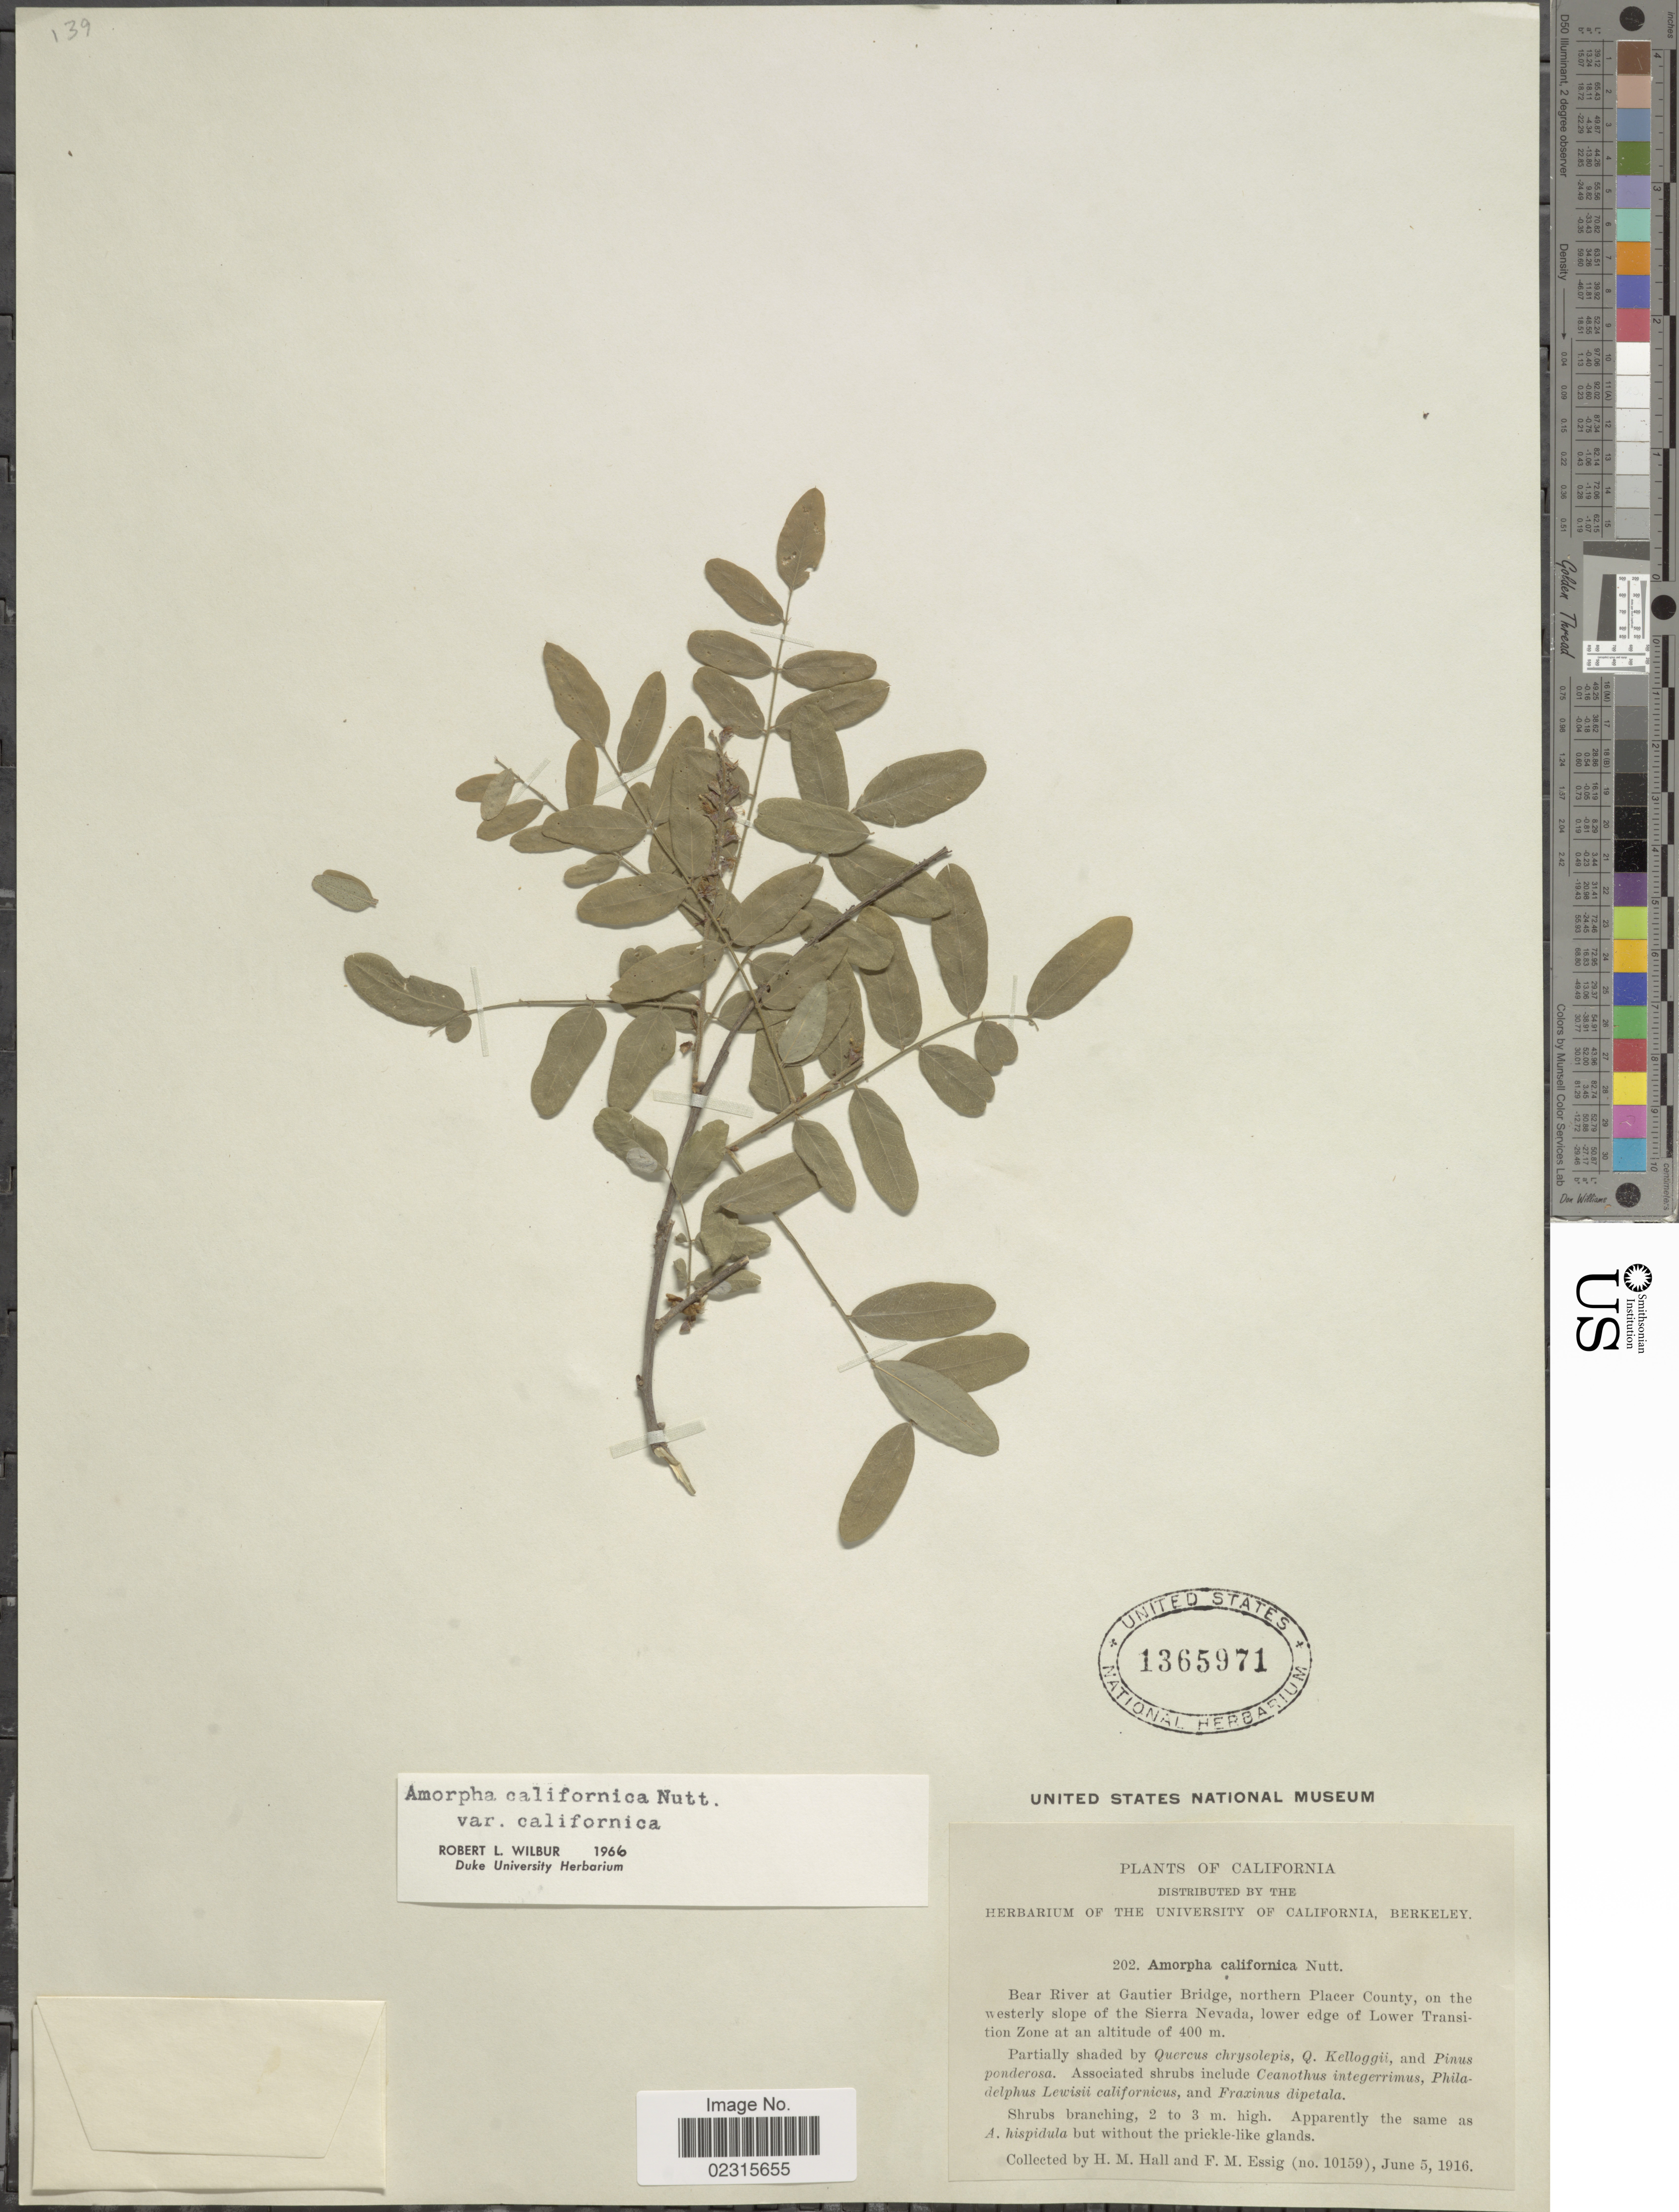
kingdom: Plantae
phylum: Tracheophyta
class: Magnoliopsida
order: Fabales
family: Fabaceae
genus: Amorpha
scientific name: Amorpha californica var. californica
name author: Nutt.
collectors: H. M. Hall & F. Essig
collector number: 10159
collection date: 1916-06-05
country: United States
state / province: California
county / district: Placer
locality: Bear River at Gautier Bridge, northern Placer County, on the westerly slope of the Sierra Nevada, lower edge of Lower Transition Zone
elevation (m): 400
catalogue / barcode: US 1365971